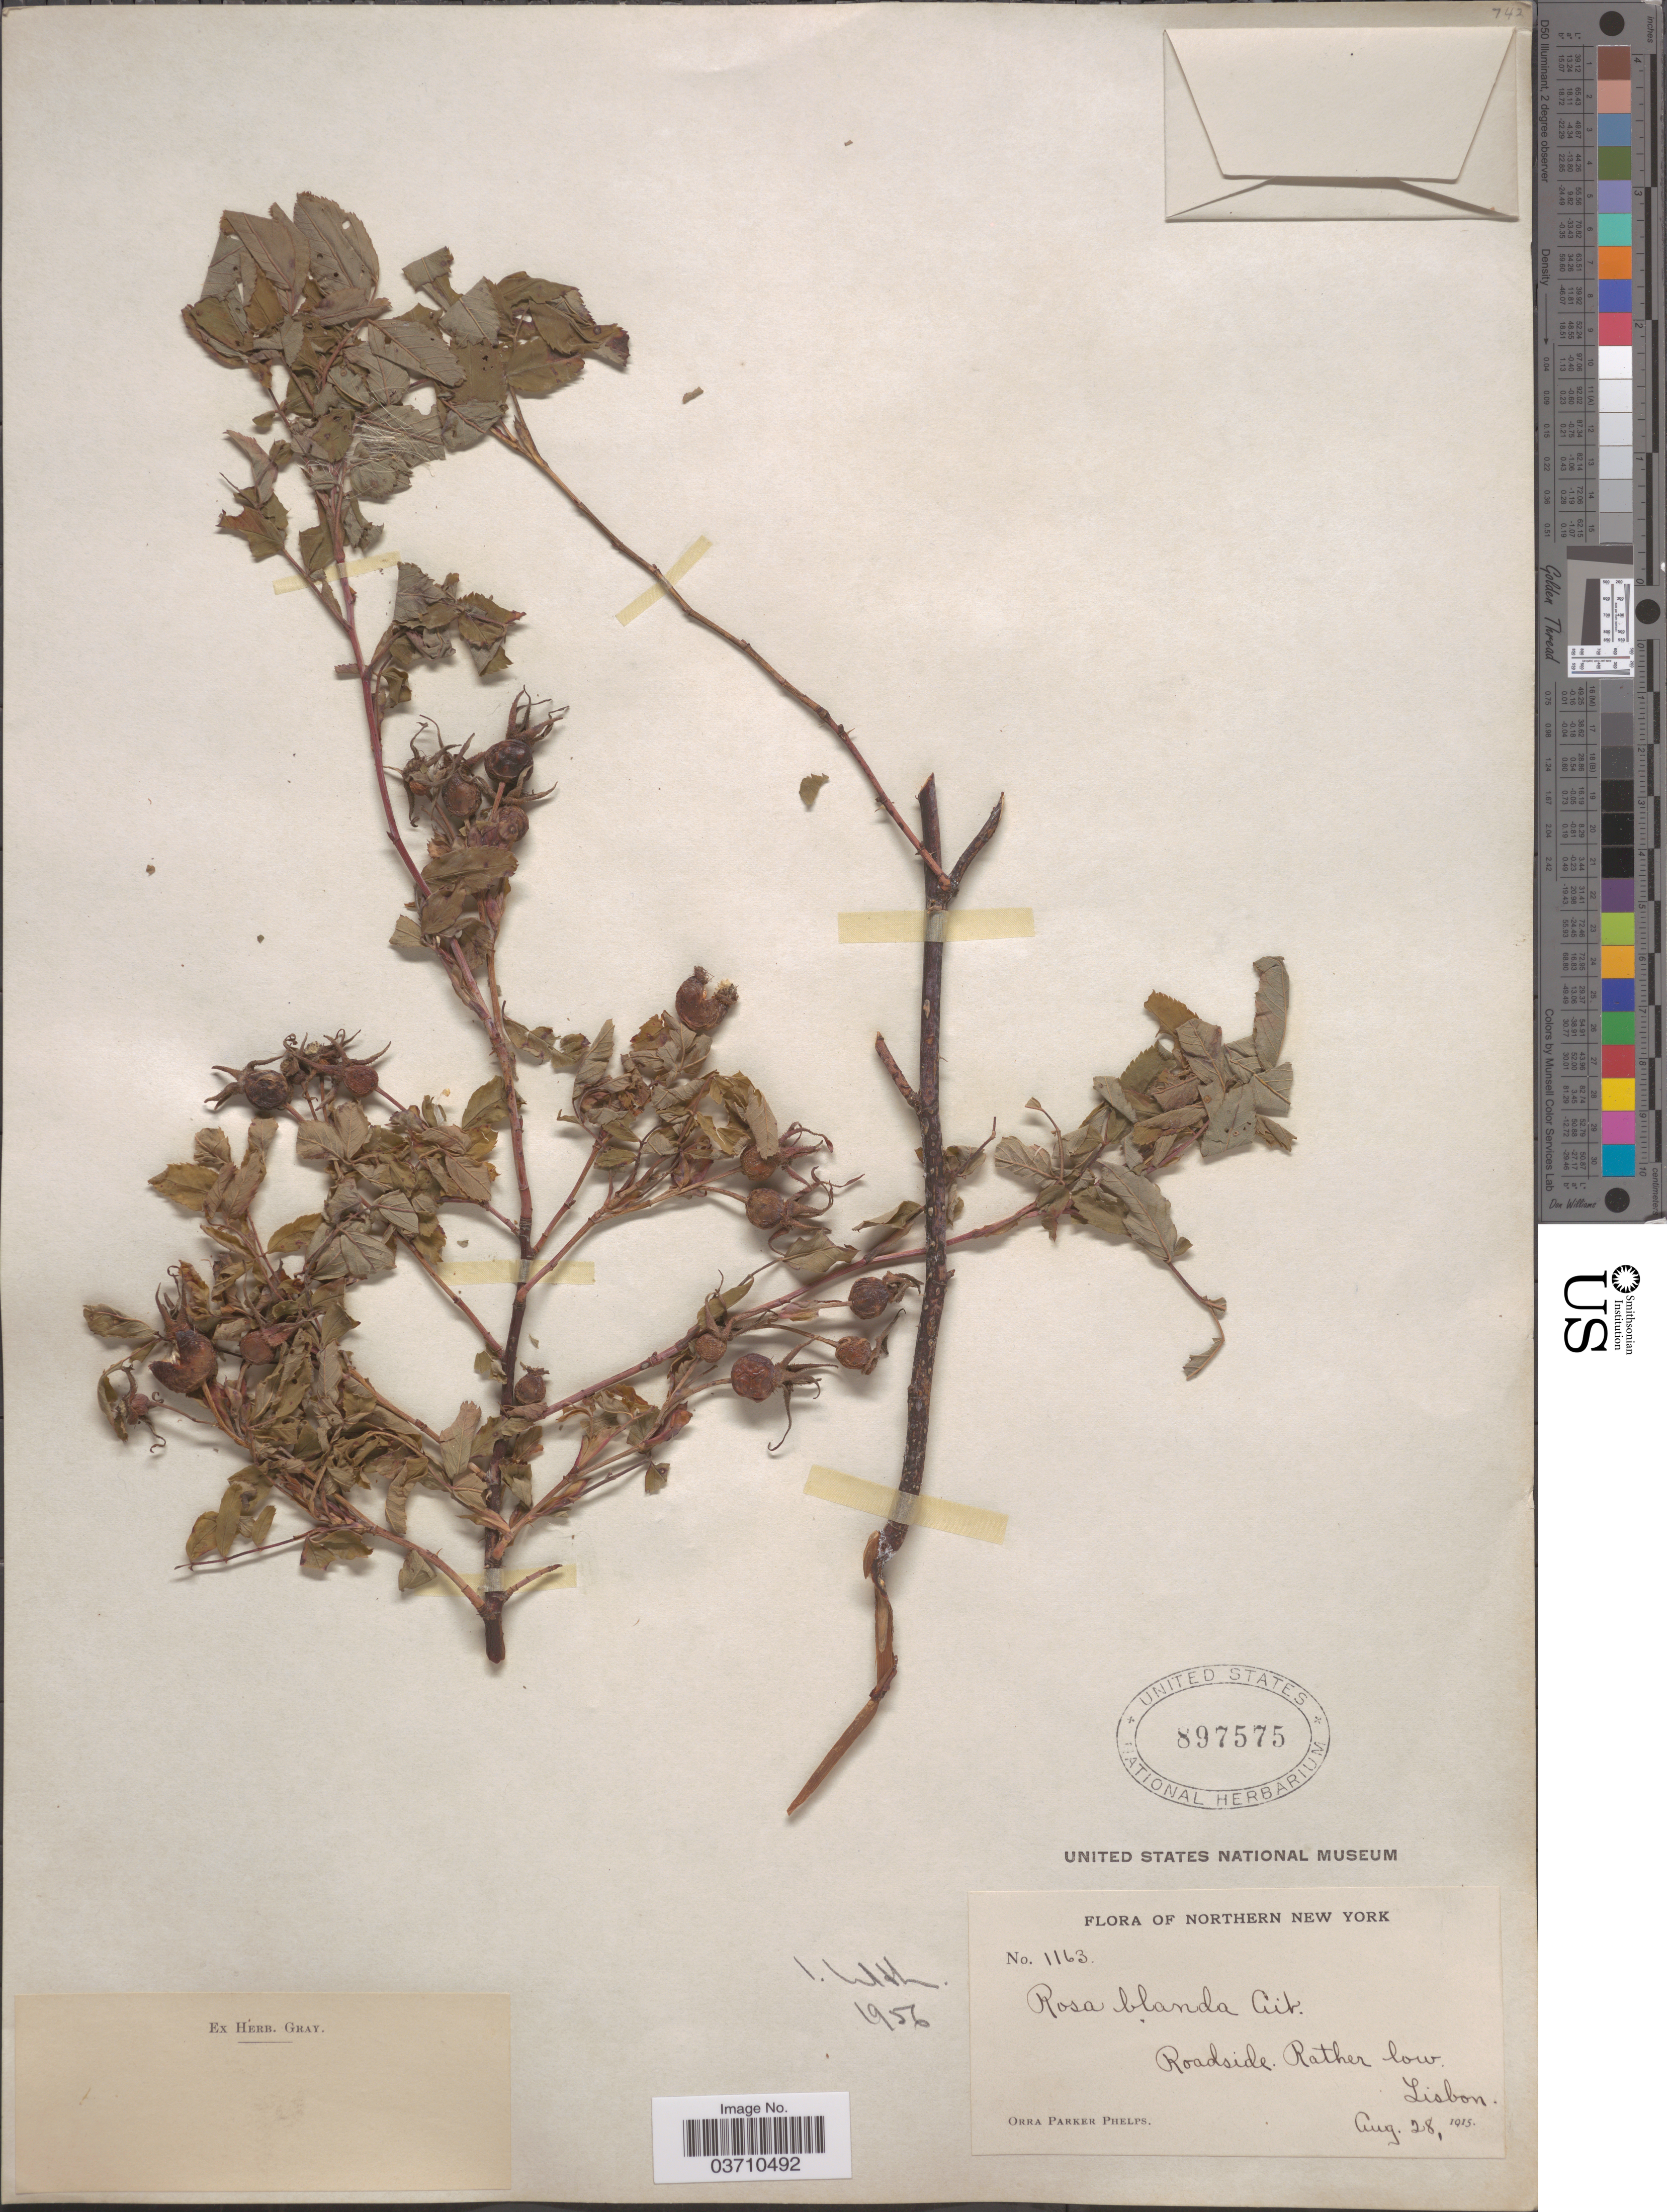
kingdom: Plantae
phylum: Tracheophyta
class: Magnoliopsida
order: Rosales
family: Rosaceae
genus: Rosa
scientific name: Rosa blanda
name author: Aiton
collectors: O. P. Phelps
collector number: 1163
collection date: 1915-08-28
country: United States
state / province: New York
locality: Northern New York. Roadside. Lisbon.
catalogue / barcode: US 897575